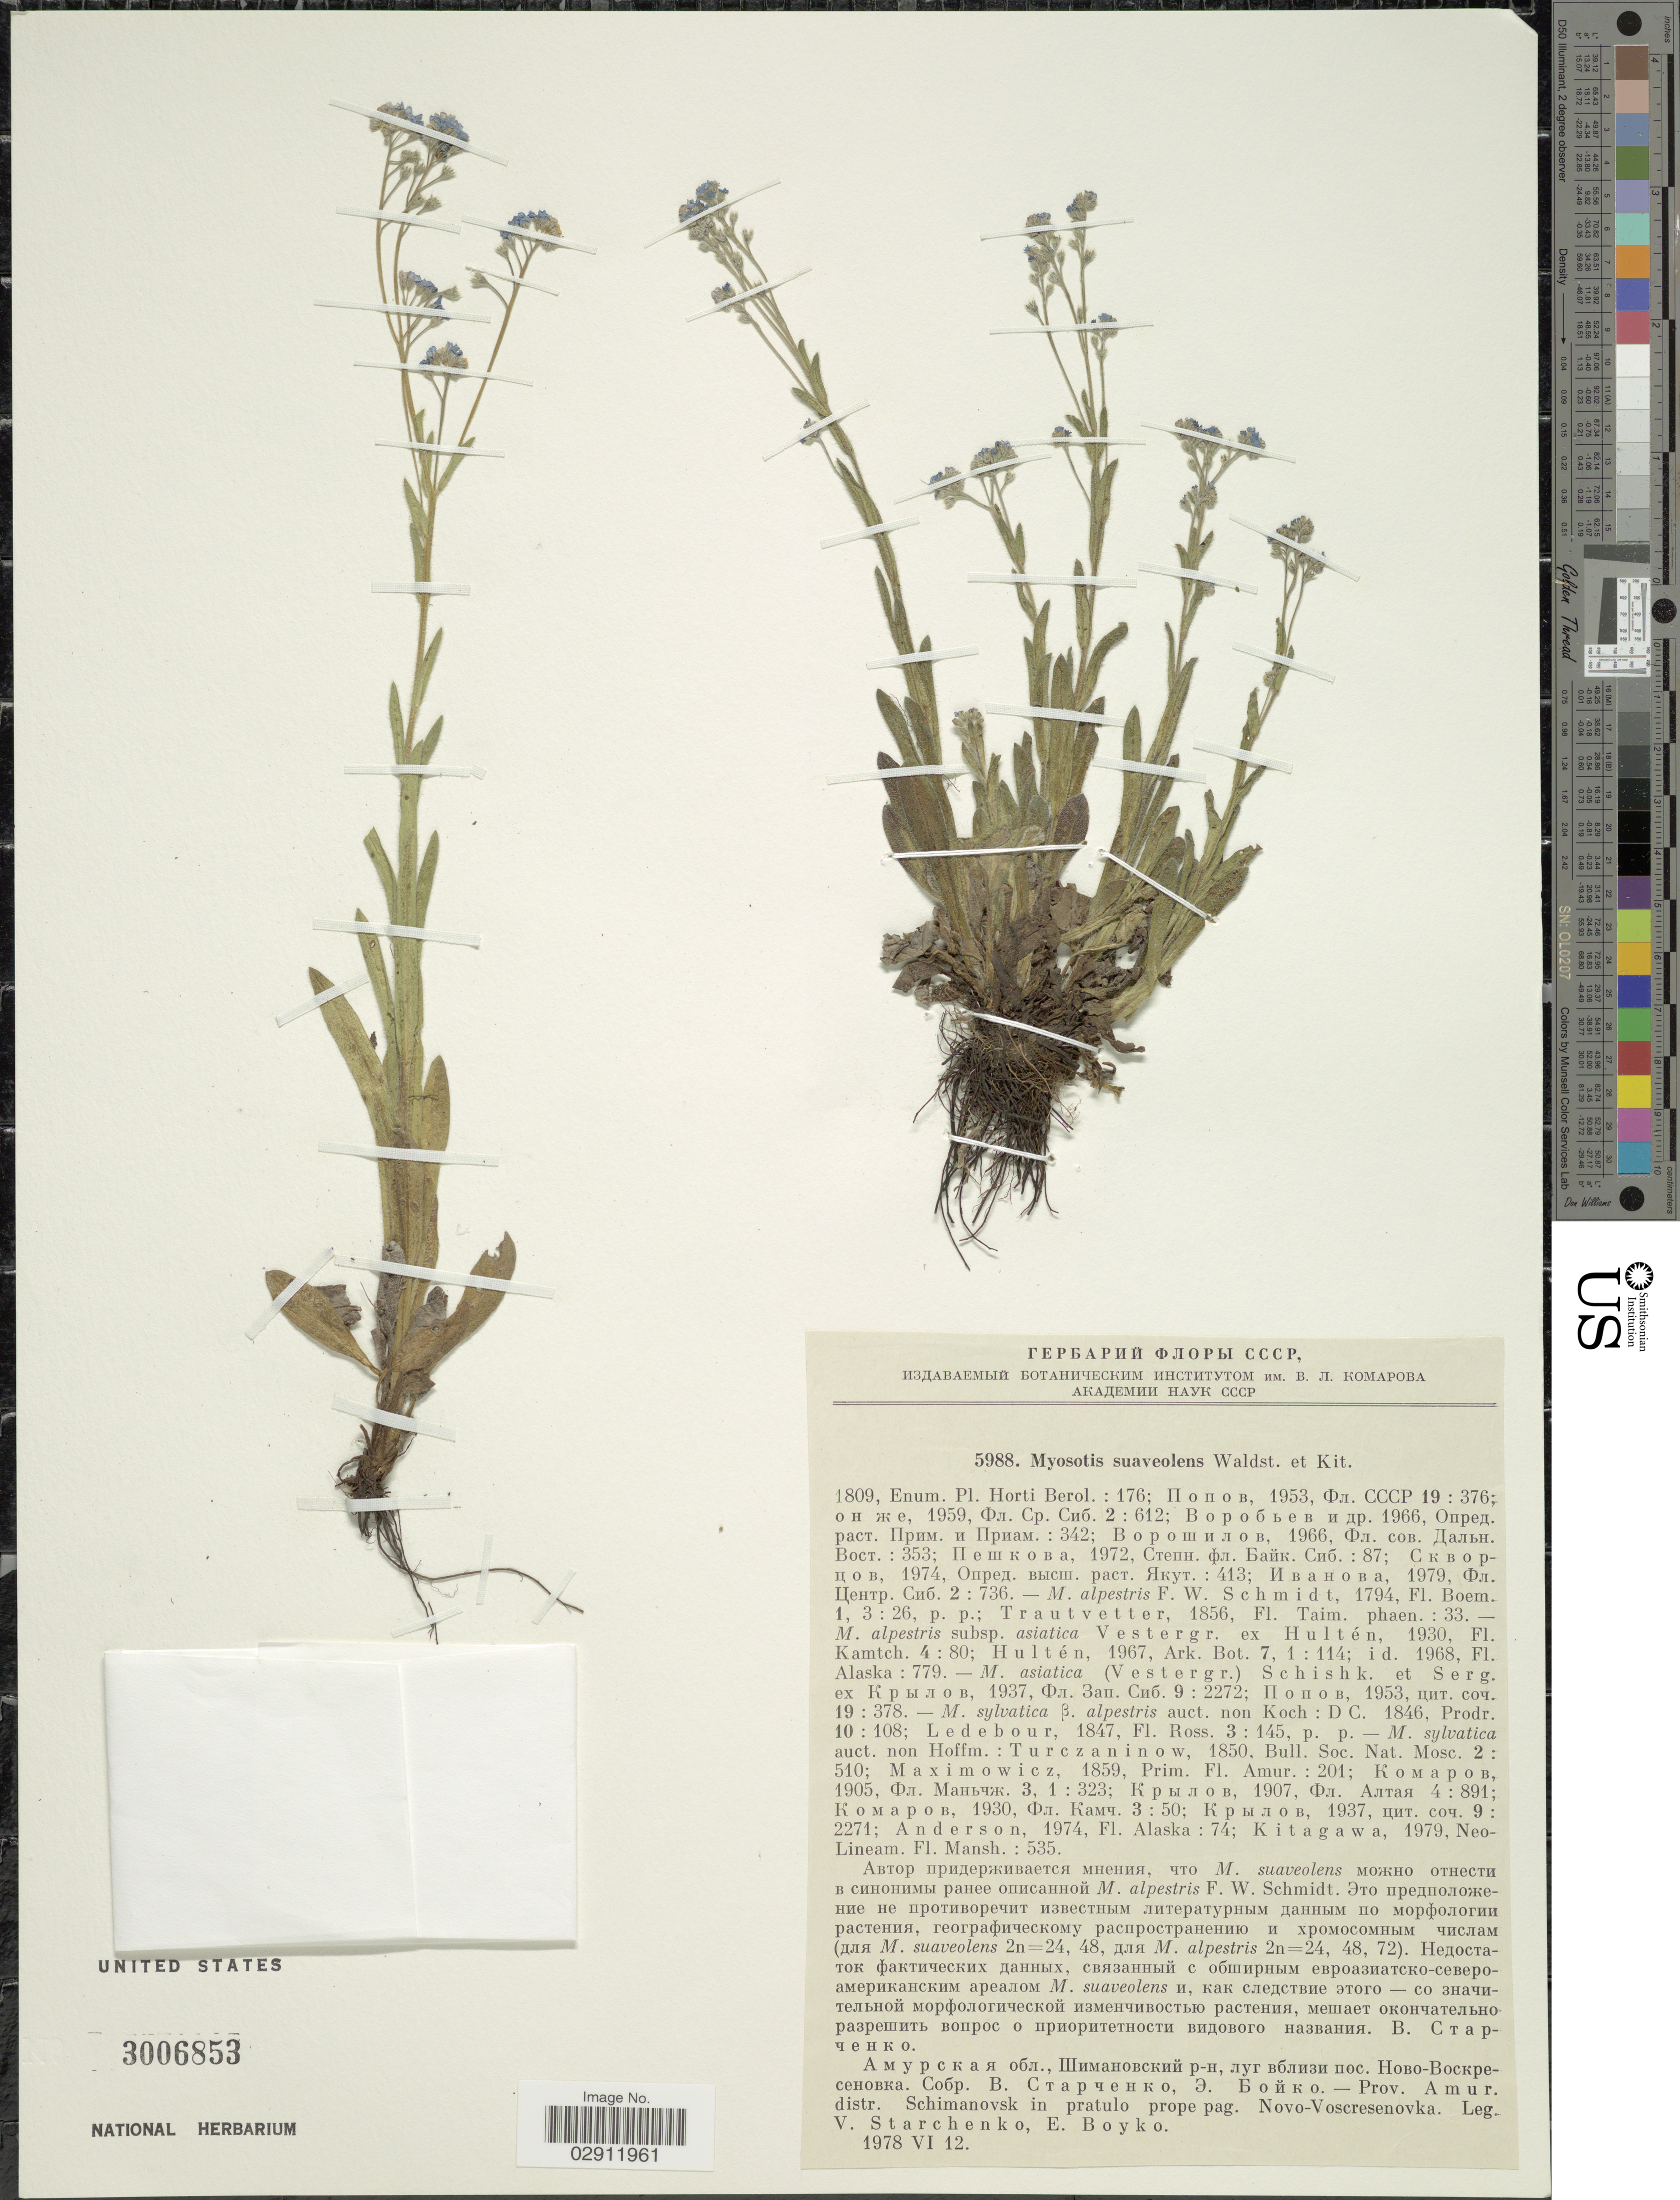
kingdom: Plantae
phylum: Tracheophyta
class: Magnoliopsida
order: Boraginales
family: Boraginaceae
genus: Myosotis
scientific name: Myosotis suaveolens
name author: Auct.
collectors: V. Starchenko & E. Boyko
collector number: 5988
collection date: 1978-06-12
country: Russian Federation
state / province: Amur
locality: Amur distr. Schimanovsk in pratulo prope pag. Novo-Voscresenovka.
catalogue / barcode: US 3006853